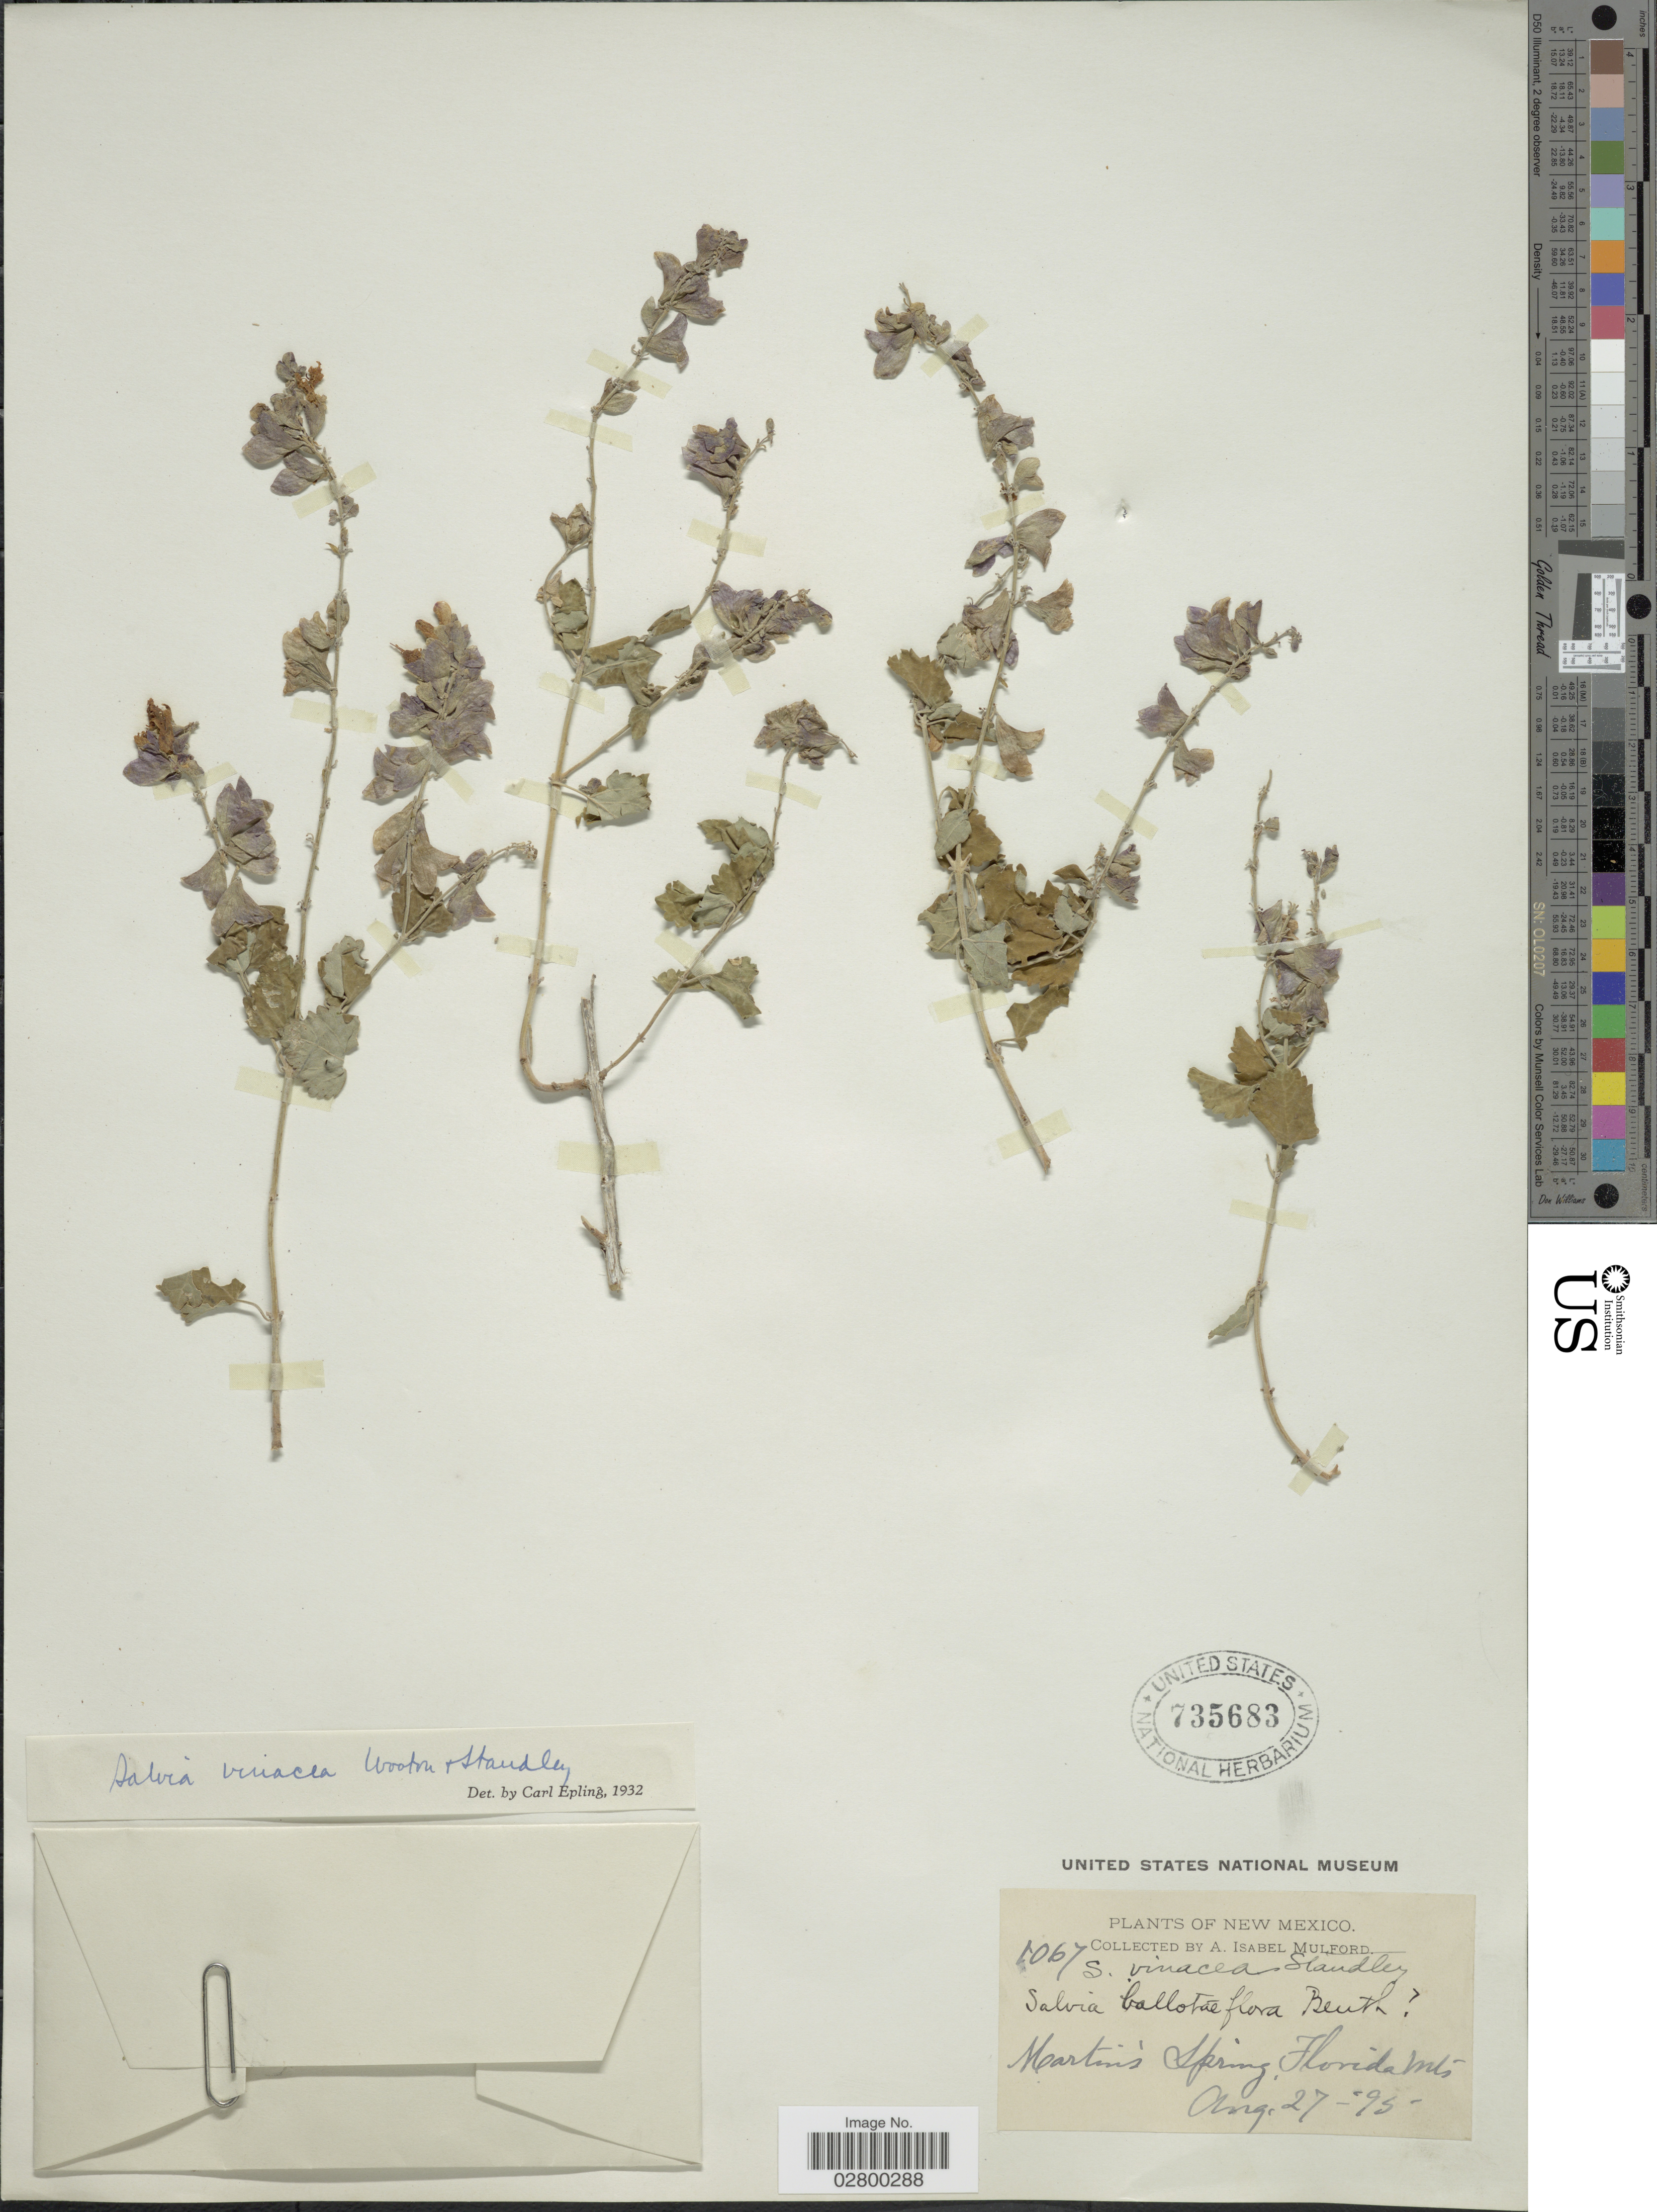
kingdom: Plantae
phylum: Tracheophyta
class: Magnoliopsida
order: Lamiales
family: Lamiaceae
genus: Salvia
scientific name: Salvia vinacea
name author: Wooton & Standl.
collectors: A. Mulford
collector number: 1067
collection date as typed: Transcribed d/m/y: 27/8/95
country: United States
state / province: New Mexico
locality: Martin's Spring, Florida Mts.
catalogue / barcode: US 735683